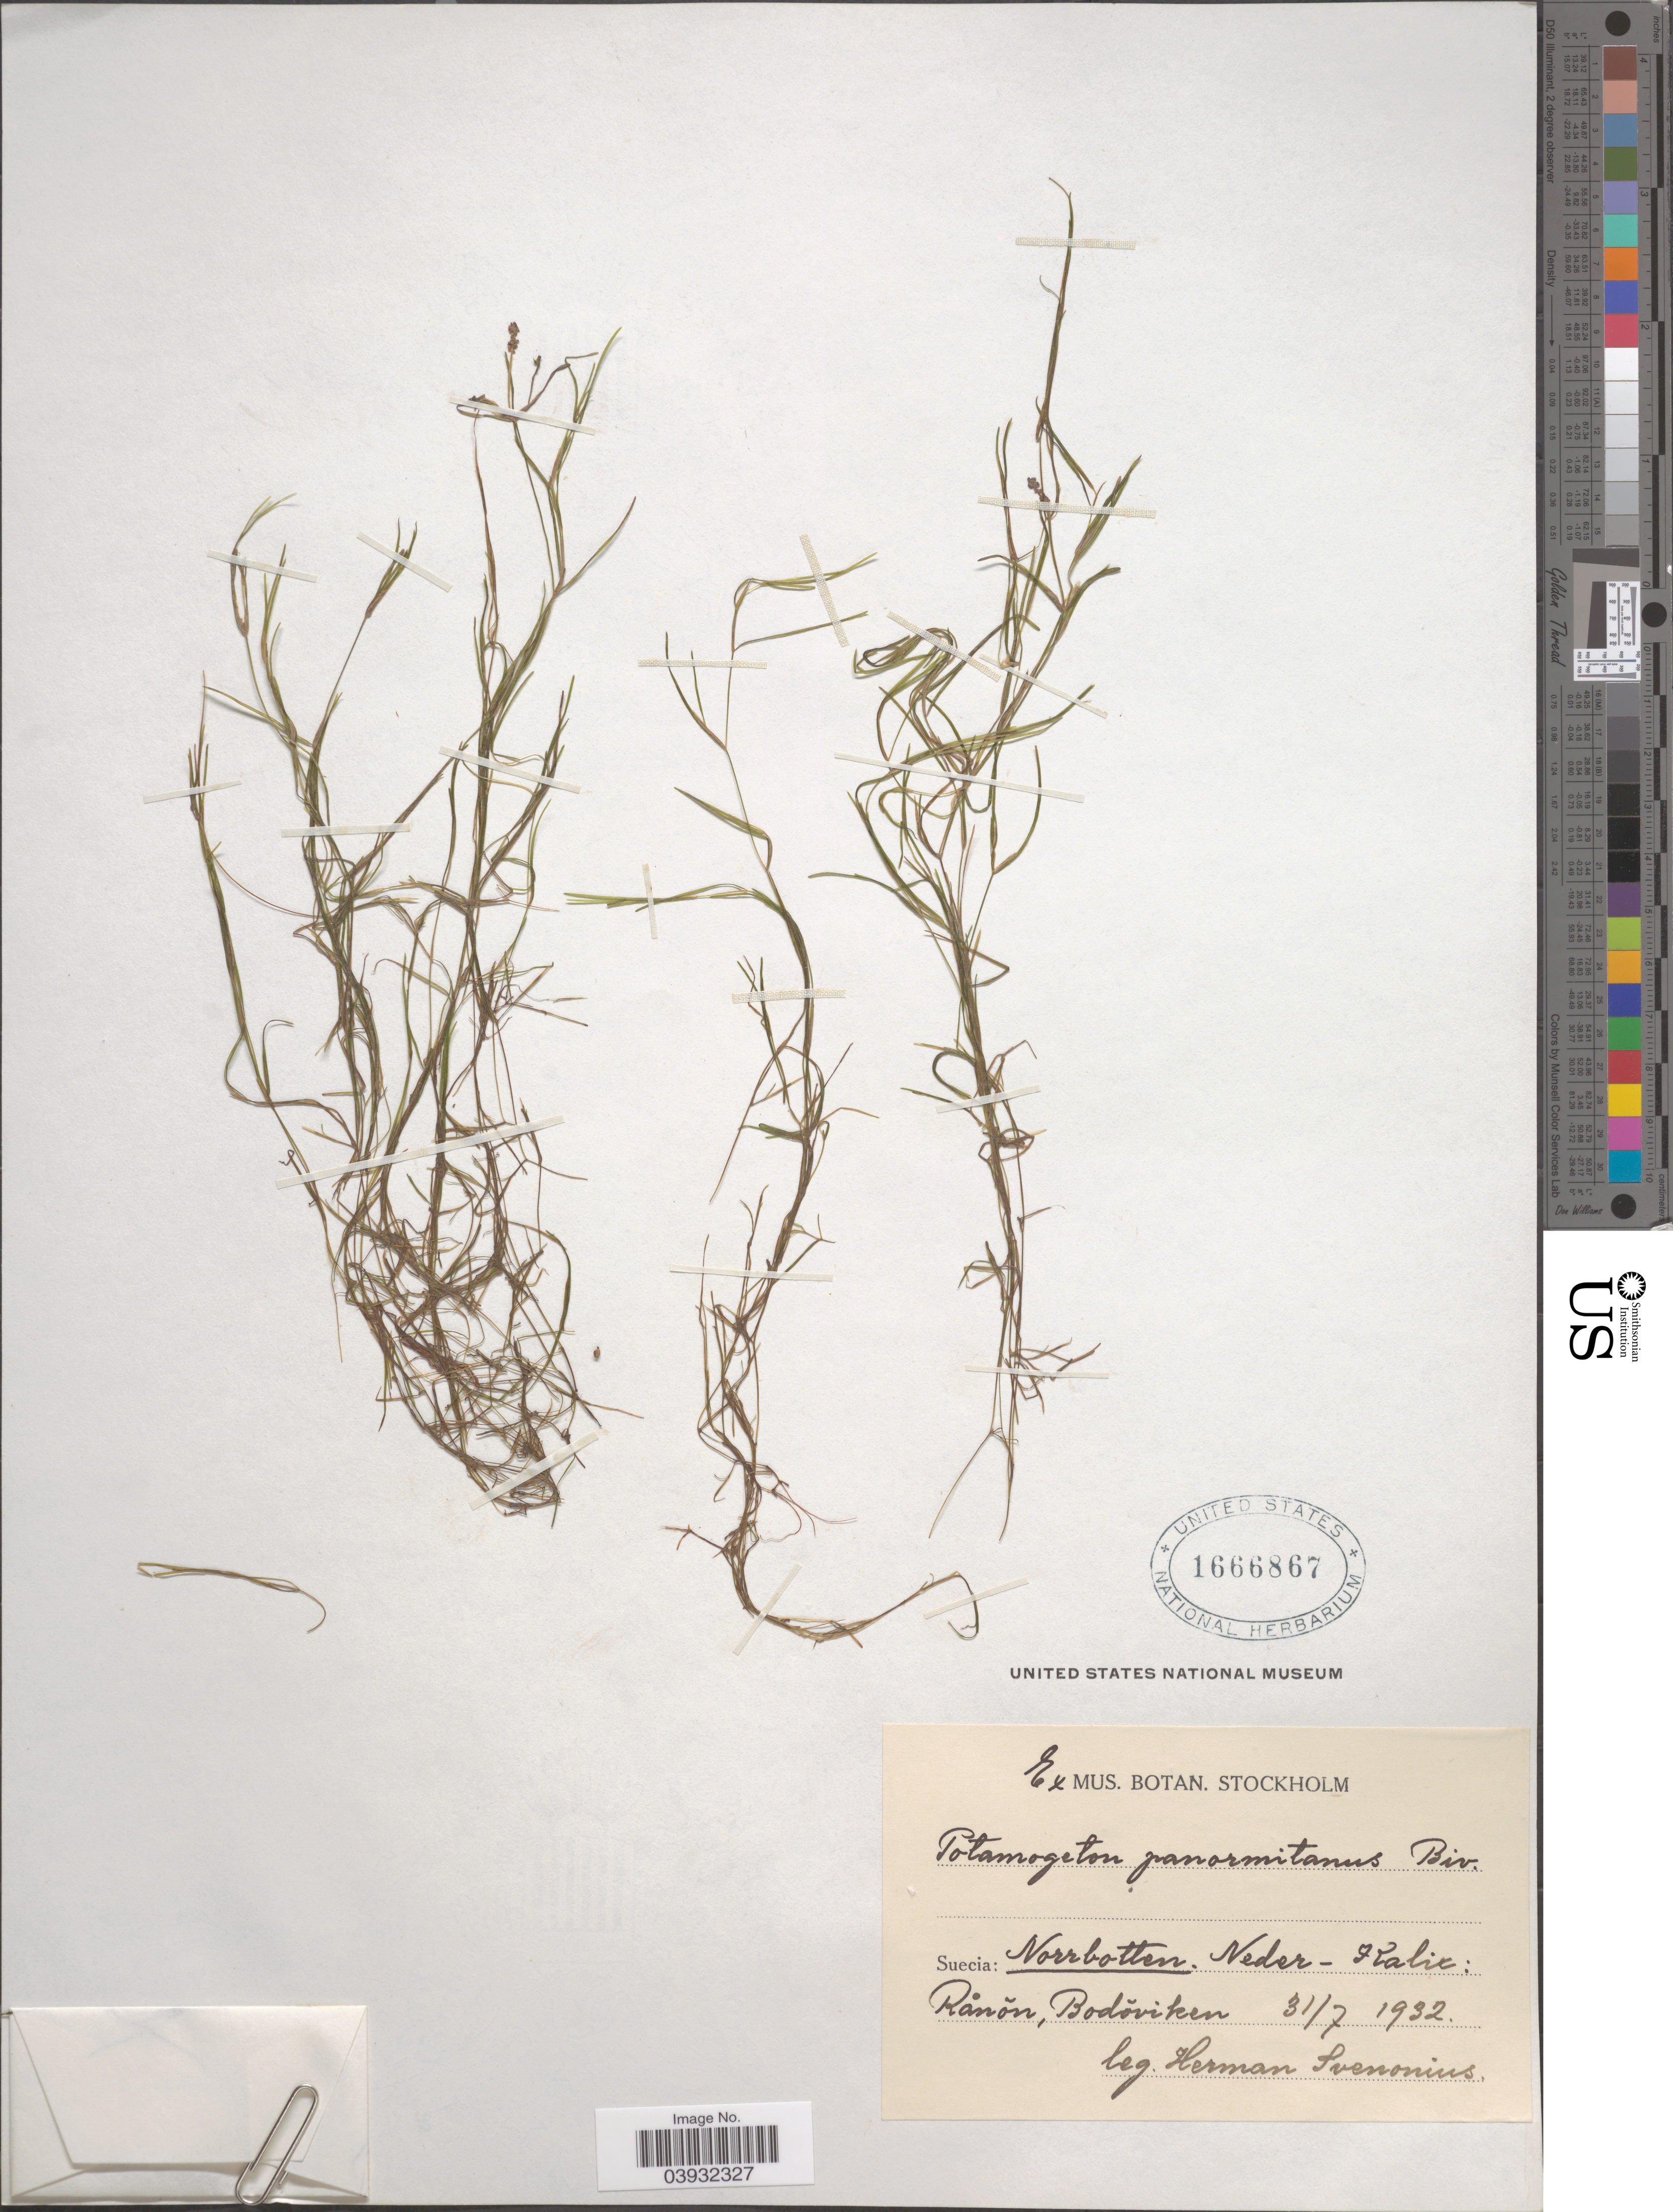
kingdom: Plantae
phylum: Tracheophyta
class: Liliopsida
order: Alismatales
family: Potamogetonaceae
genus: Potamogeton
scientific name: Potamogeton panormitanus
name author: Biv.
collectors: H. Svenonius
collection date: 1932-07-31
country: Sweden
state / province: Norrbotten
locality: Suecia: Norrbotten. Neder-Kalix: Rånön, Bodoviken.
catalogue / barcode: US 1666867